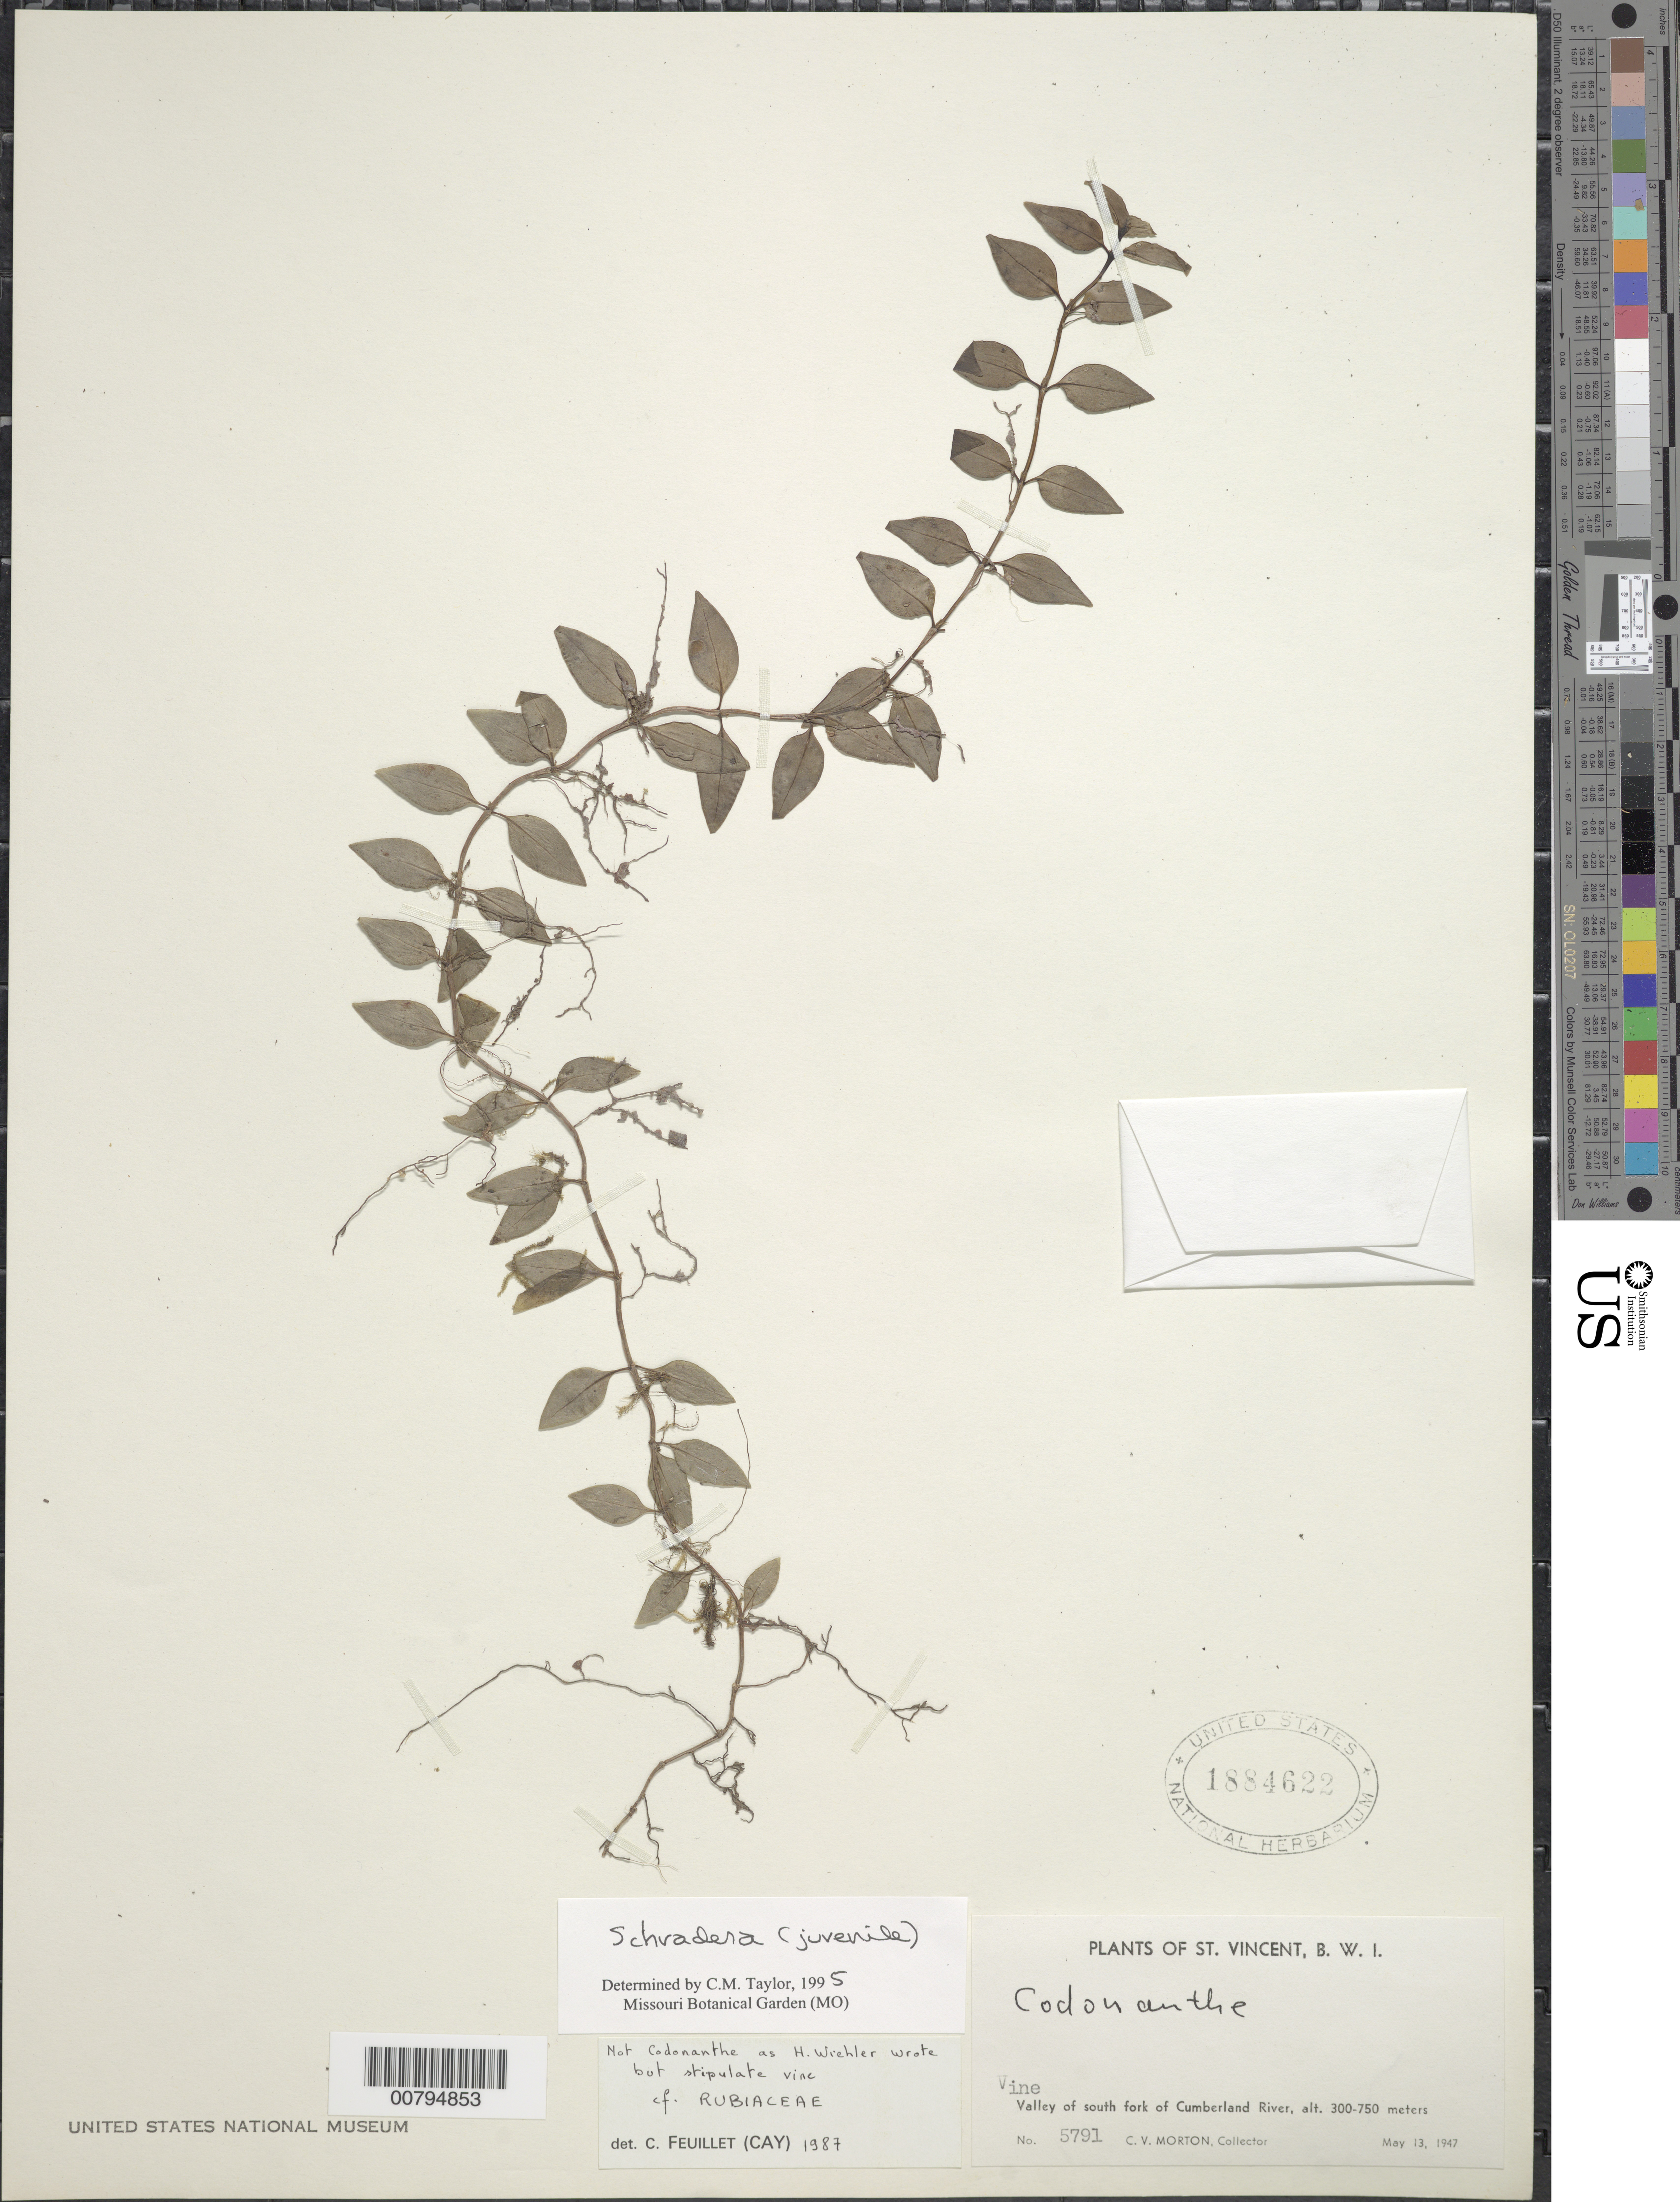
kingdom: Plantae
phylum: Tracheophyta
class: Magnoliopsida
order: Gentianales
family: Rubiaceae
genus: Schradera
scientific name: Schradera sp.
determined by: Taylor, Charlotte M.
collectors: C. V. Morton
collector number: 5791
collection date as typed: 13 May 1947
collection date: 1947-05-13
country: St. Vincent - Grenadines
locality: Valley of south fork of Cumberland River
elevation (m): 300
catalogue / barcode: US 1884622